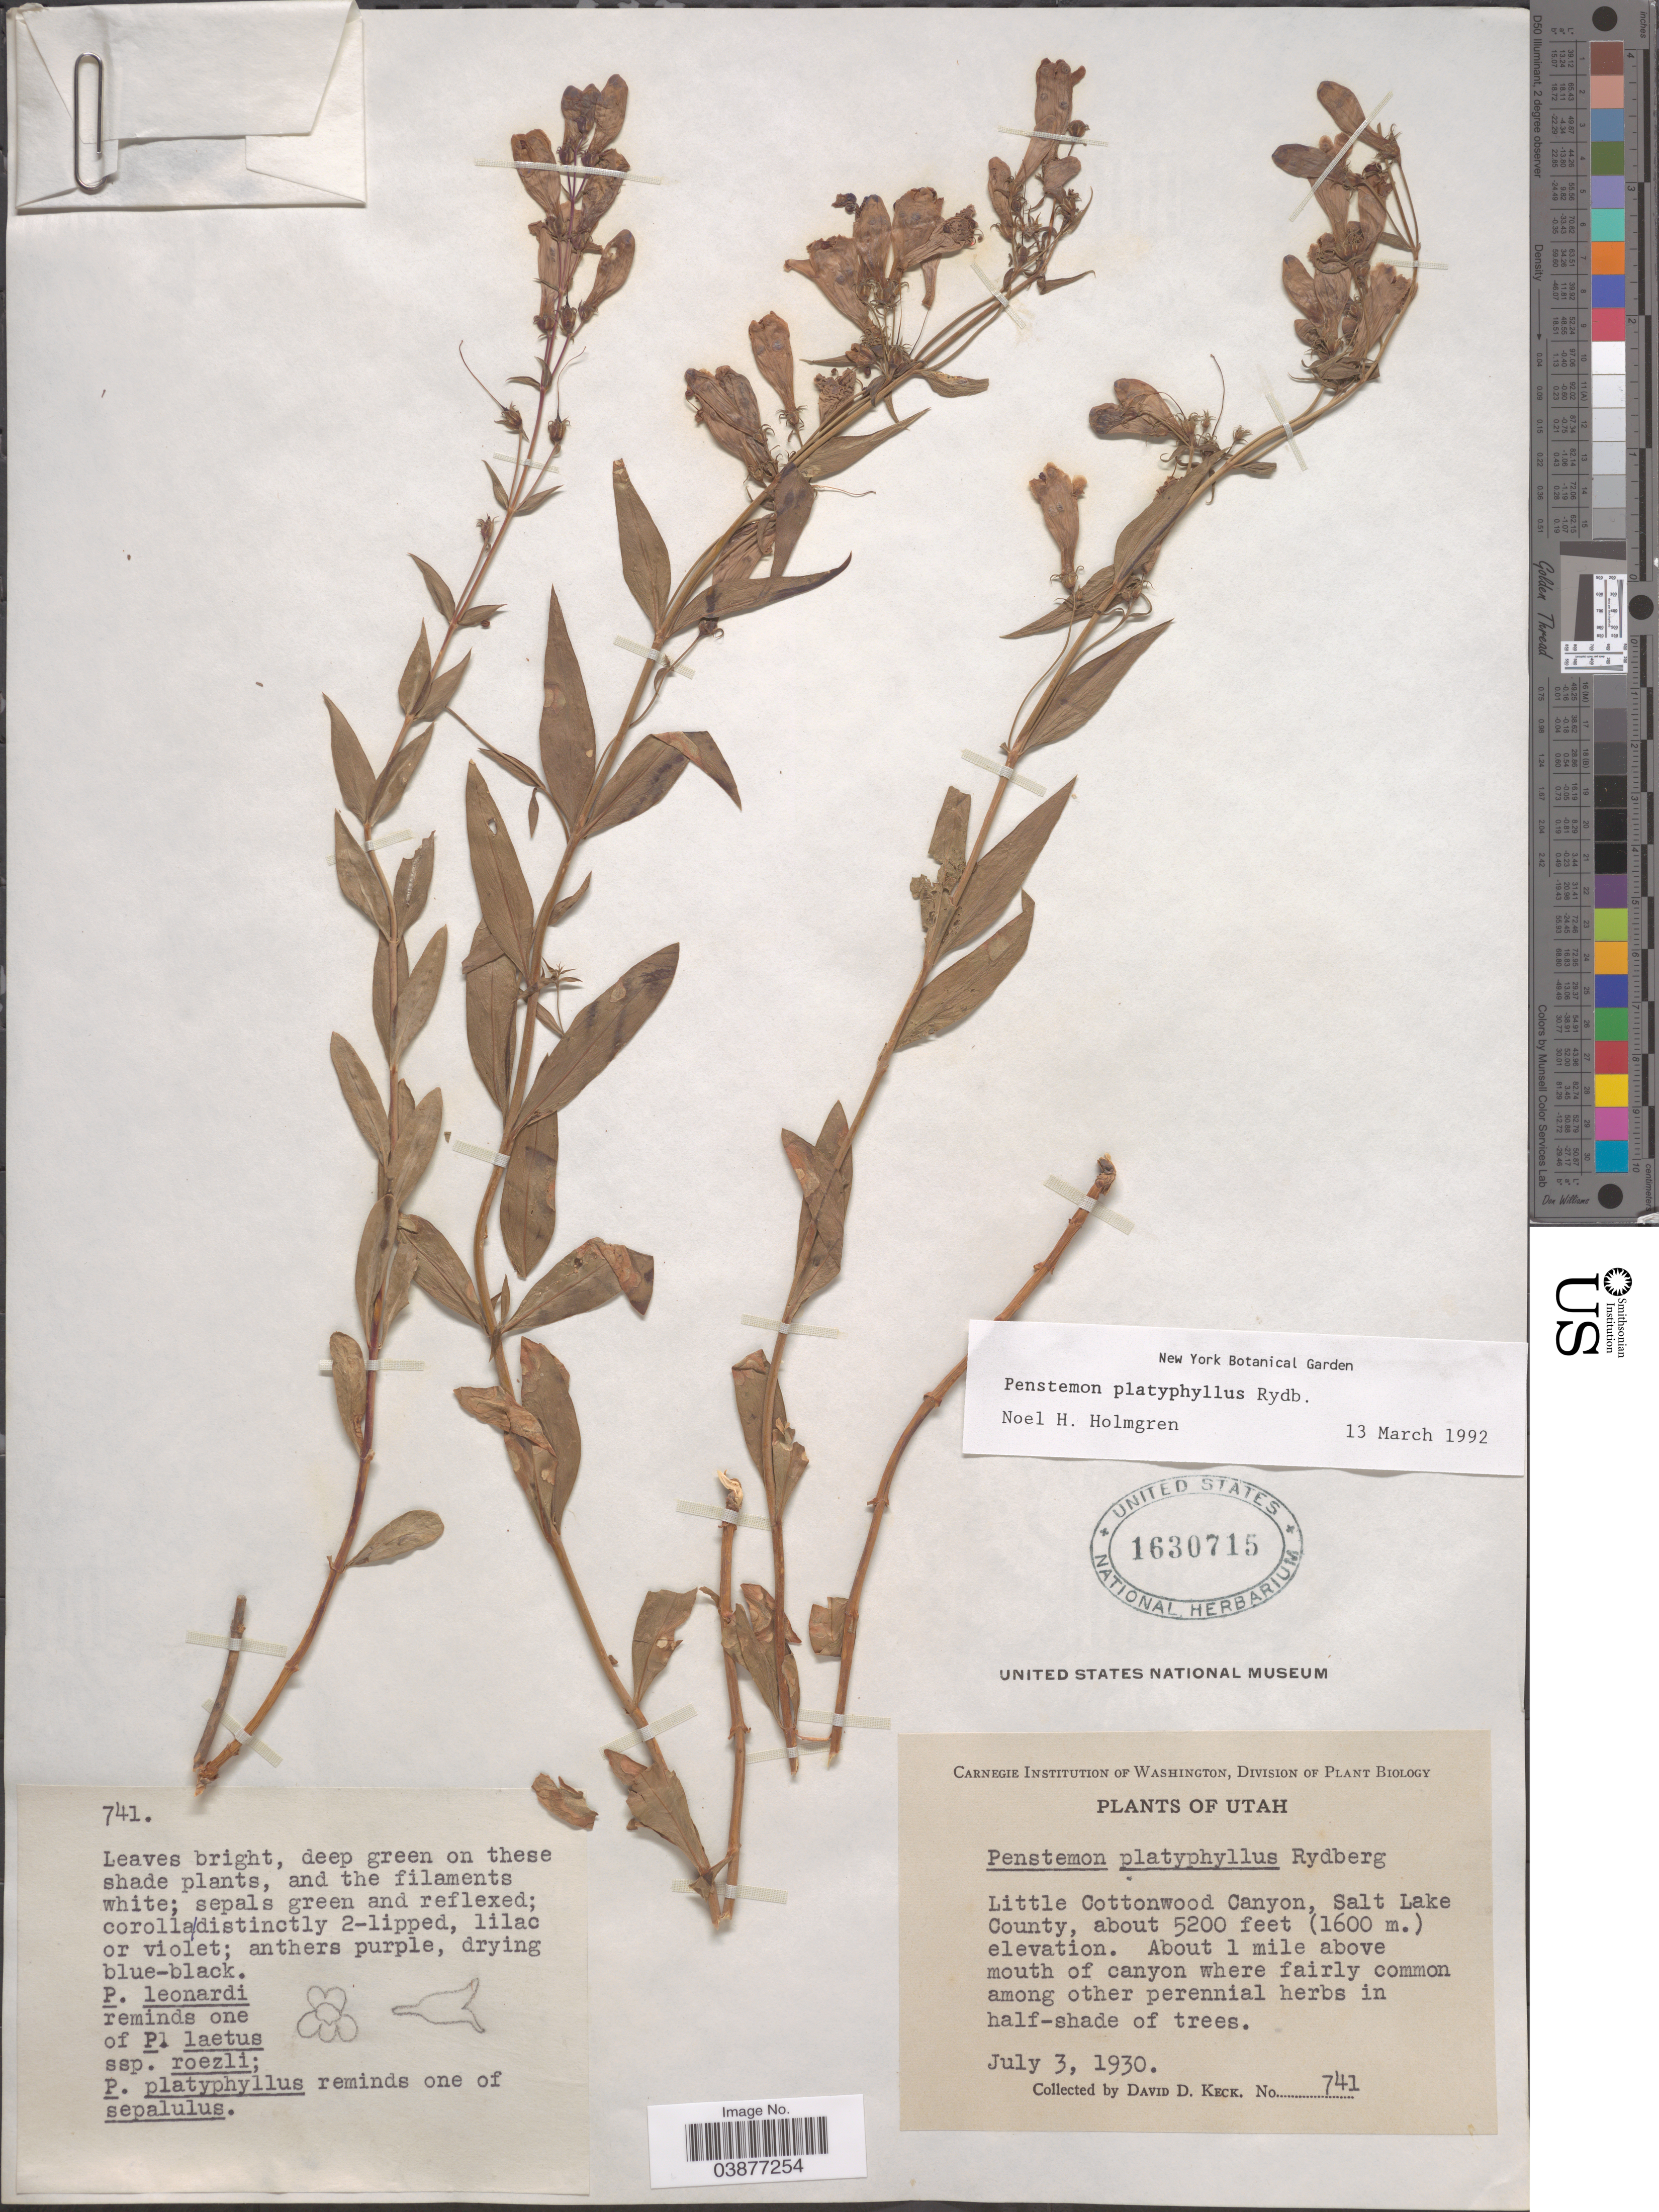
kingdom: Plantae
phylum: Tracheophyta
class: Magnoliopsida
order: Lamiales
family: Plantaginaceae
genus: Penstemon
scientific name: Penstemon platyphyllus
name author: Rydb.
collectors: D. D. Keck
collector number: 741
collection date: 1930-07-03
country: United States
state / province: Utah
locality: Little Cottonwood Canyon, Salt Lake County. About 1 mile above mouth of canyon where fairly common among other perennial herbs in half-shade of trees.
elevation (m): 1585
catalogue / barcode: US 1630715